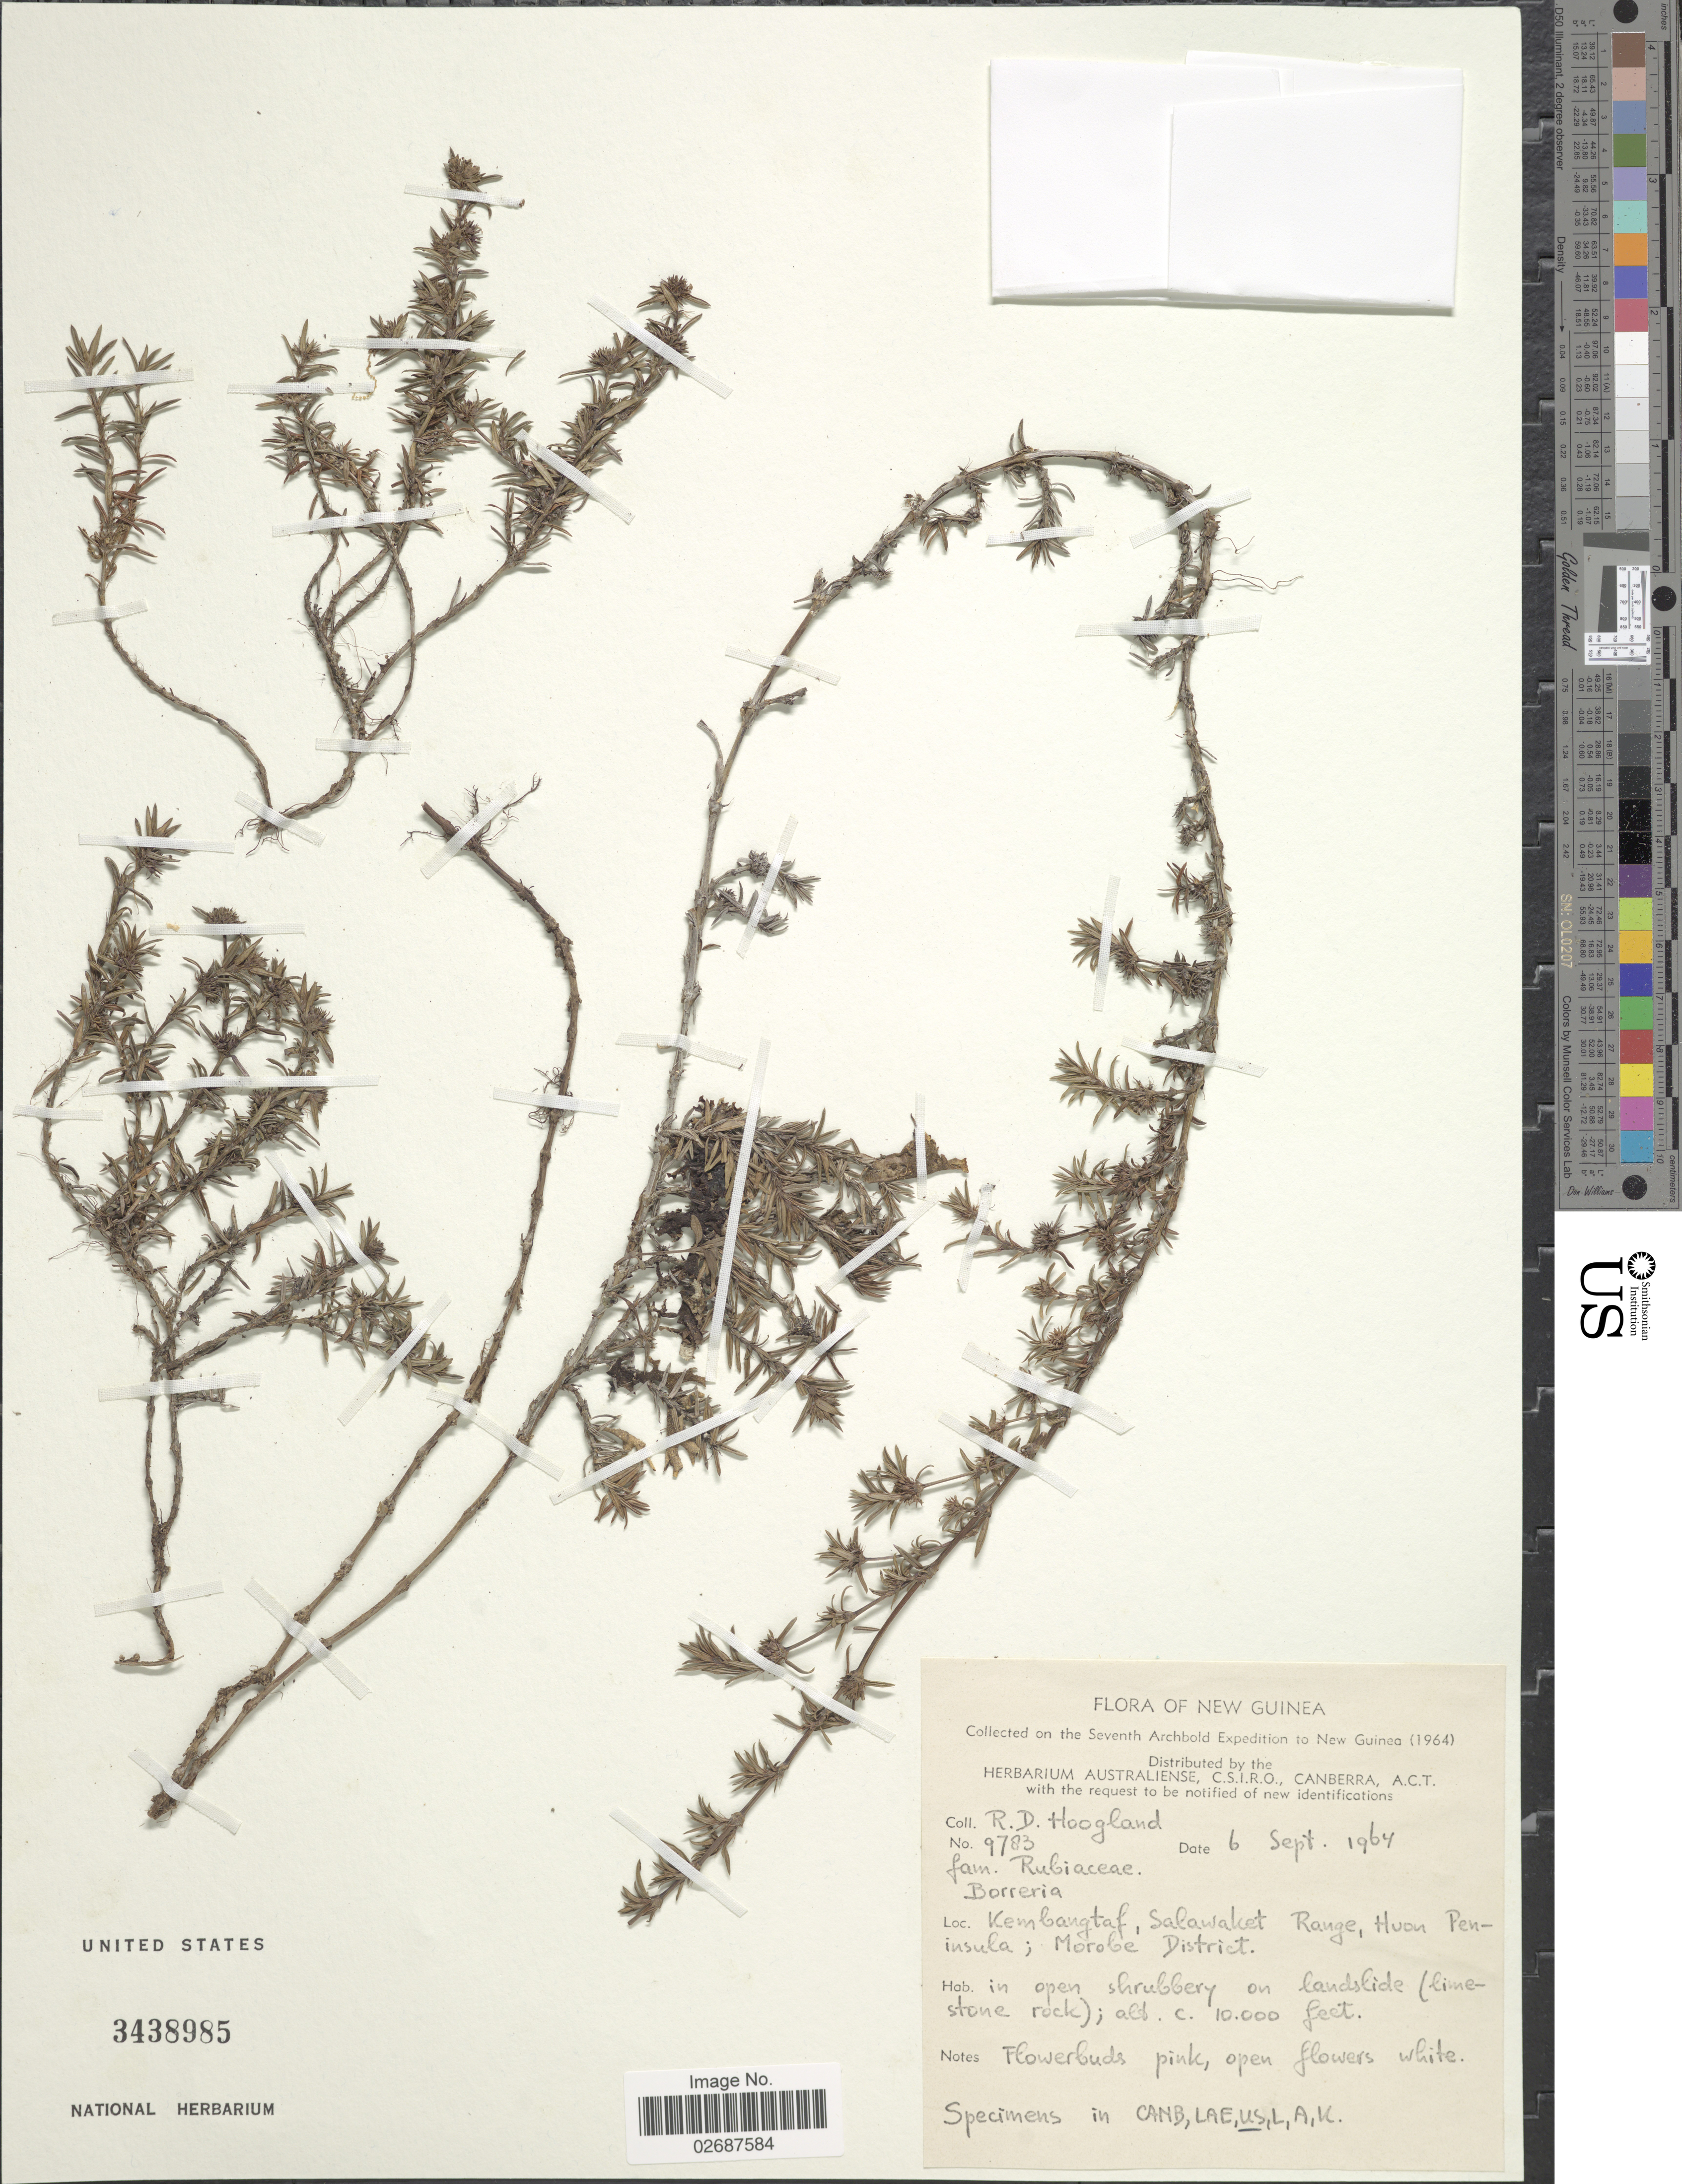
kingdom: Plantae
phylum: Tracheophyta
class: Magnoliopsida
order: Gentianales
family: Rubiaceae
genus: Borreria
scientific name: Borreria sp.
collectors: R. D. Hoogland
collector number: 9783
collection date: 1964-09-06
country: Papua New Guinea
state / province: Morobe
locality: New Guinea, Kembantag, Salawaket Range, Huon Peninsula.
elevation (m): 3048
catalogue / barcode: US 3438985